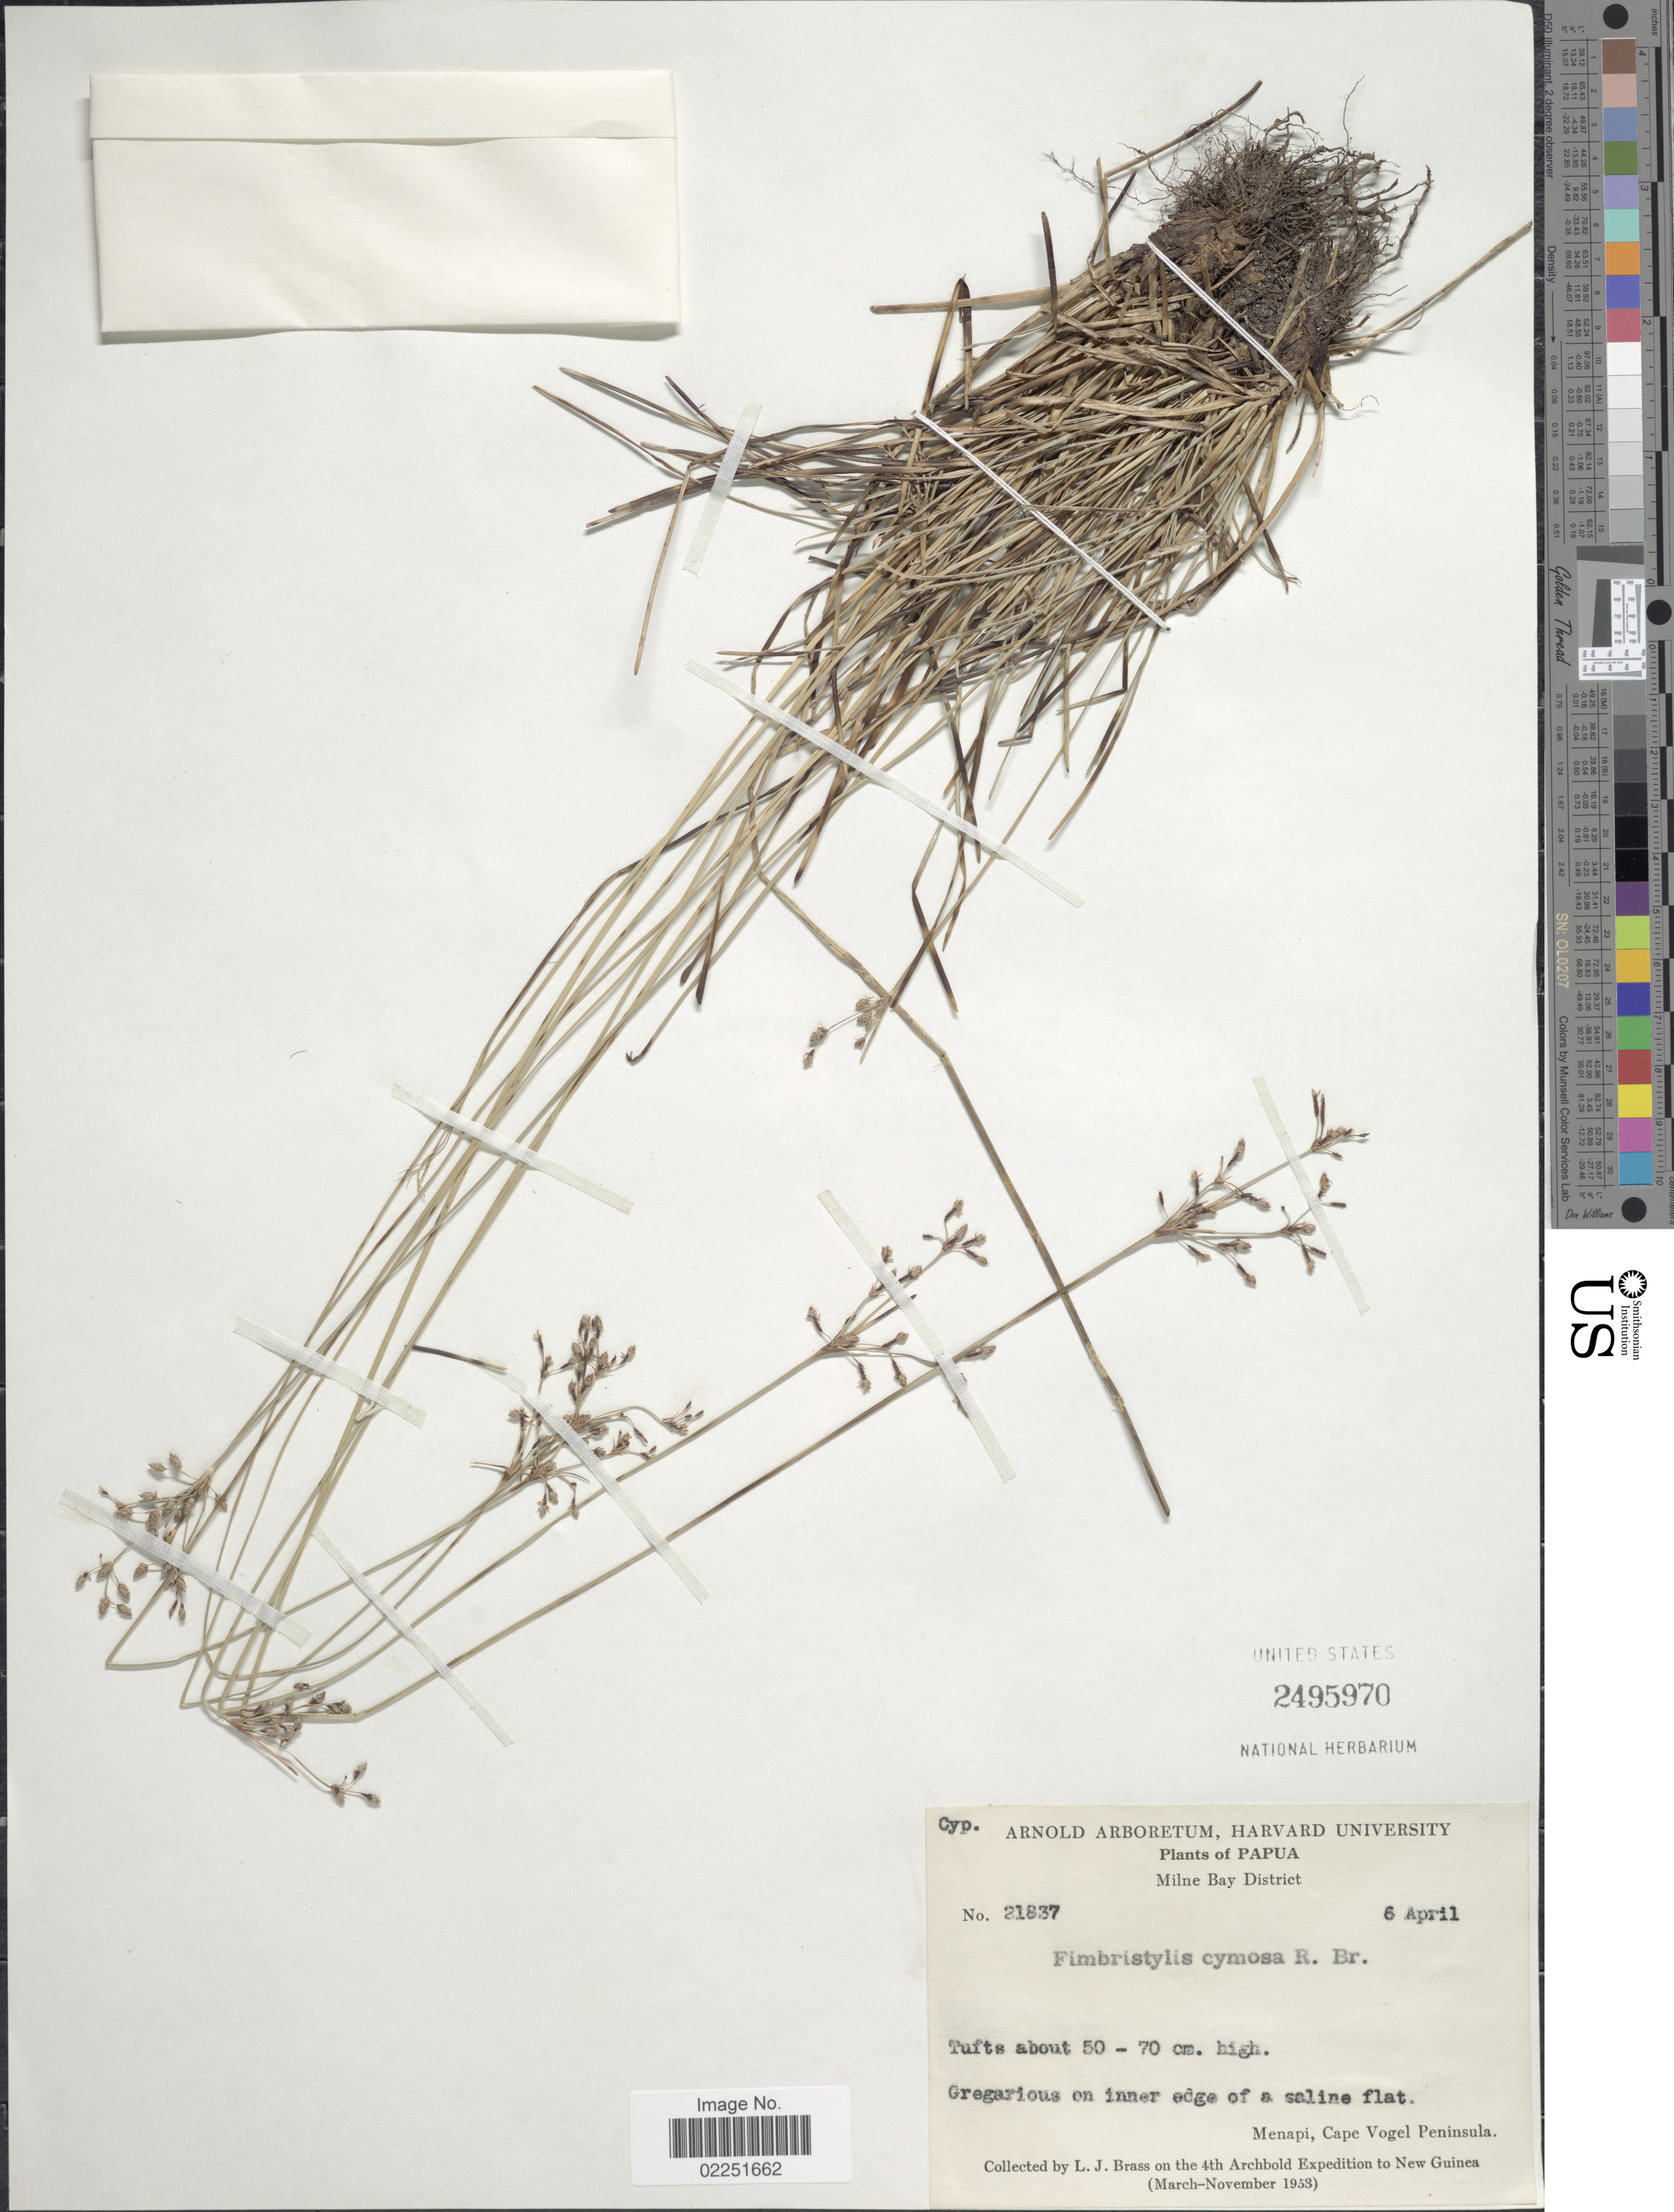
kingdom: Plantae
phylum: Tracheophyta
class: Liliopsida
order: Poales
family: Cyperaceae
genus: Fimbristylis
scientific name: Fimbristylis cymosa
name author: R. Br.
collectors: L. J. Brass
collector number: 21837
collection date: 1953-04-06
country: Papua New Guinea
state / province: Milne Bay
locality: Papua. Milne Bay District. Menapi, Cape Vogel Peninsula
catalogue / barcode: US 2495970